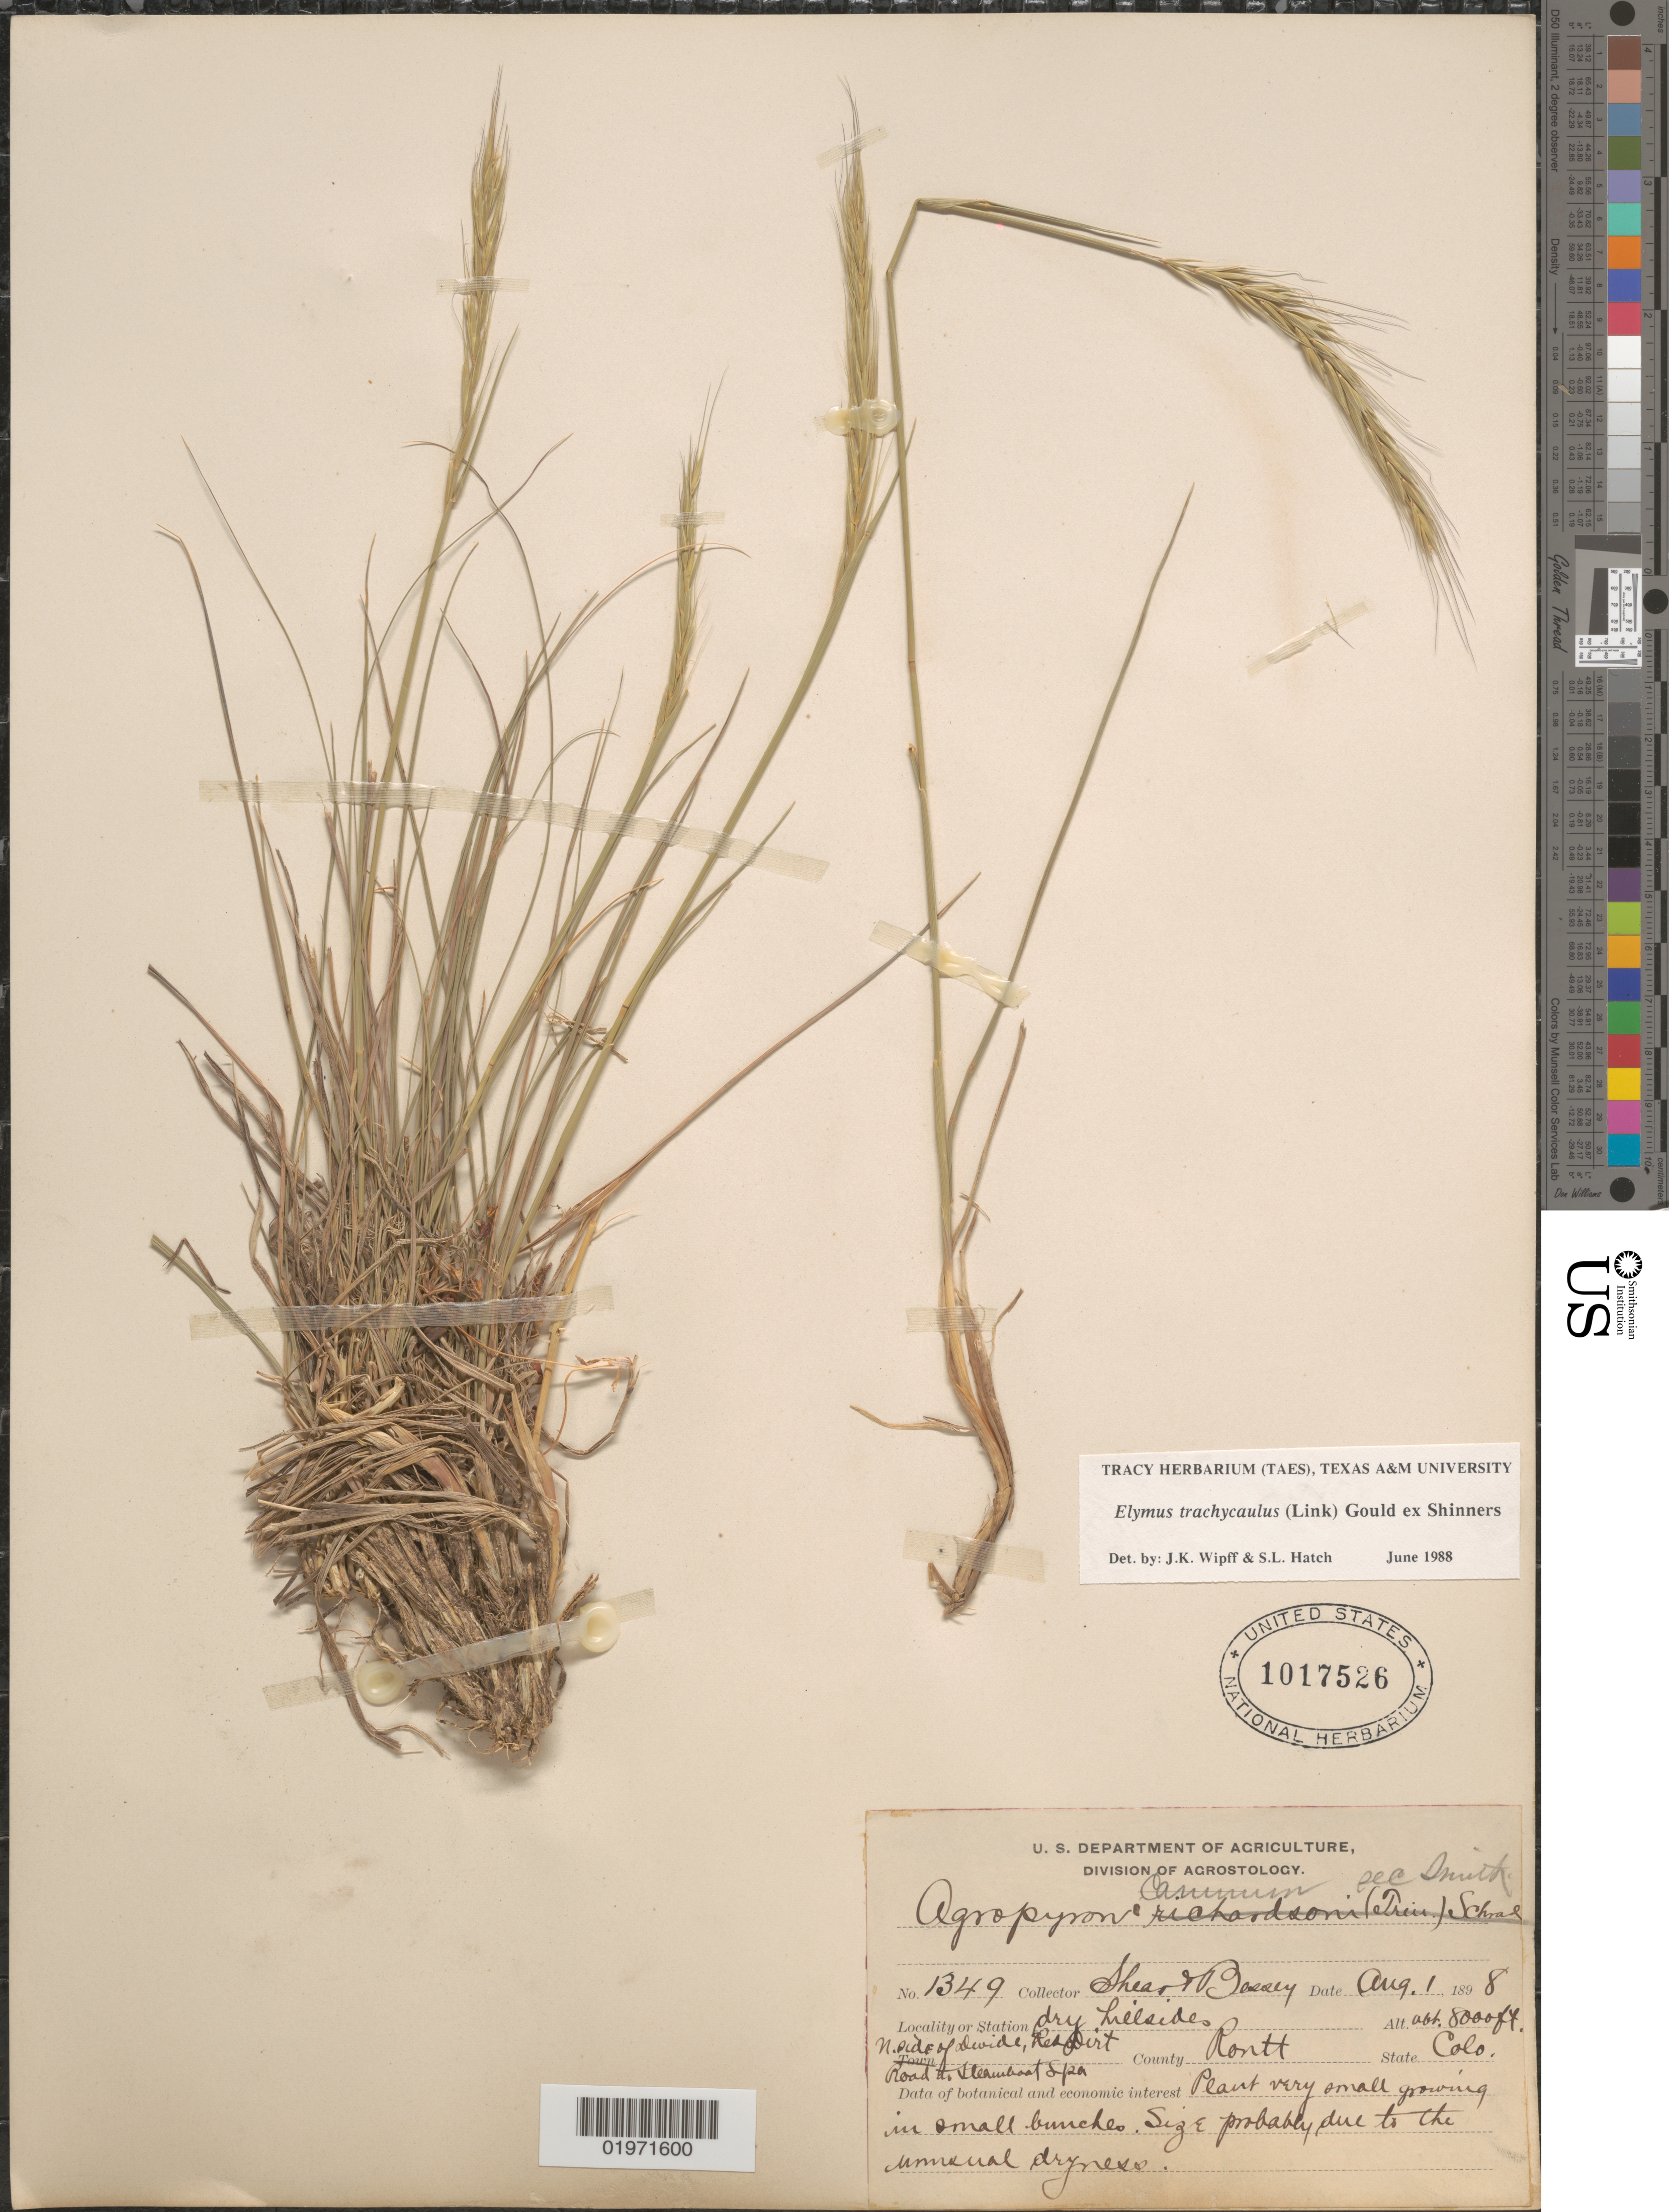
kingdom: Plantae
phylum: Tracheophyta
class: Liliopsida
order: Poales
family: Poaceae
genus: Elymus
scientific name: Elymus trachycaulus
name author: (Link) Gould ex Shinners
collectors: -- Shear & -. Bessey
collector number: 1349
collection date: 1898-08-01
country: United States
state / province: Colorado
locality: N. side of Divide, Red Dirt. Road to Steamboat Spa. County Routt.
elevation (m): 2438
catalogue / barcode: US 1017526